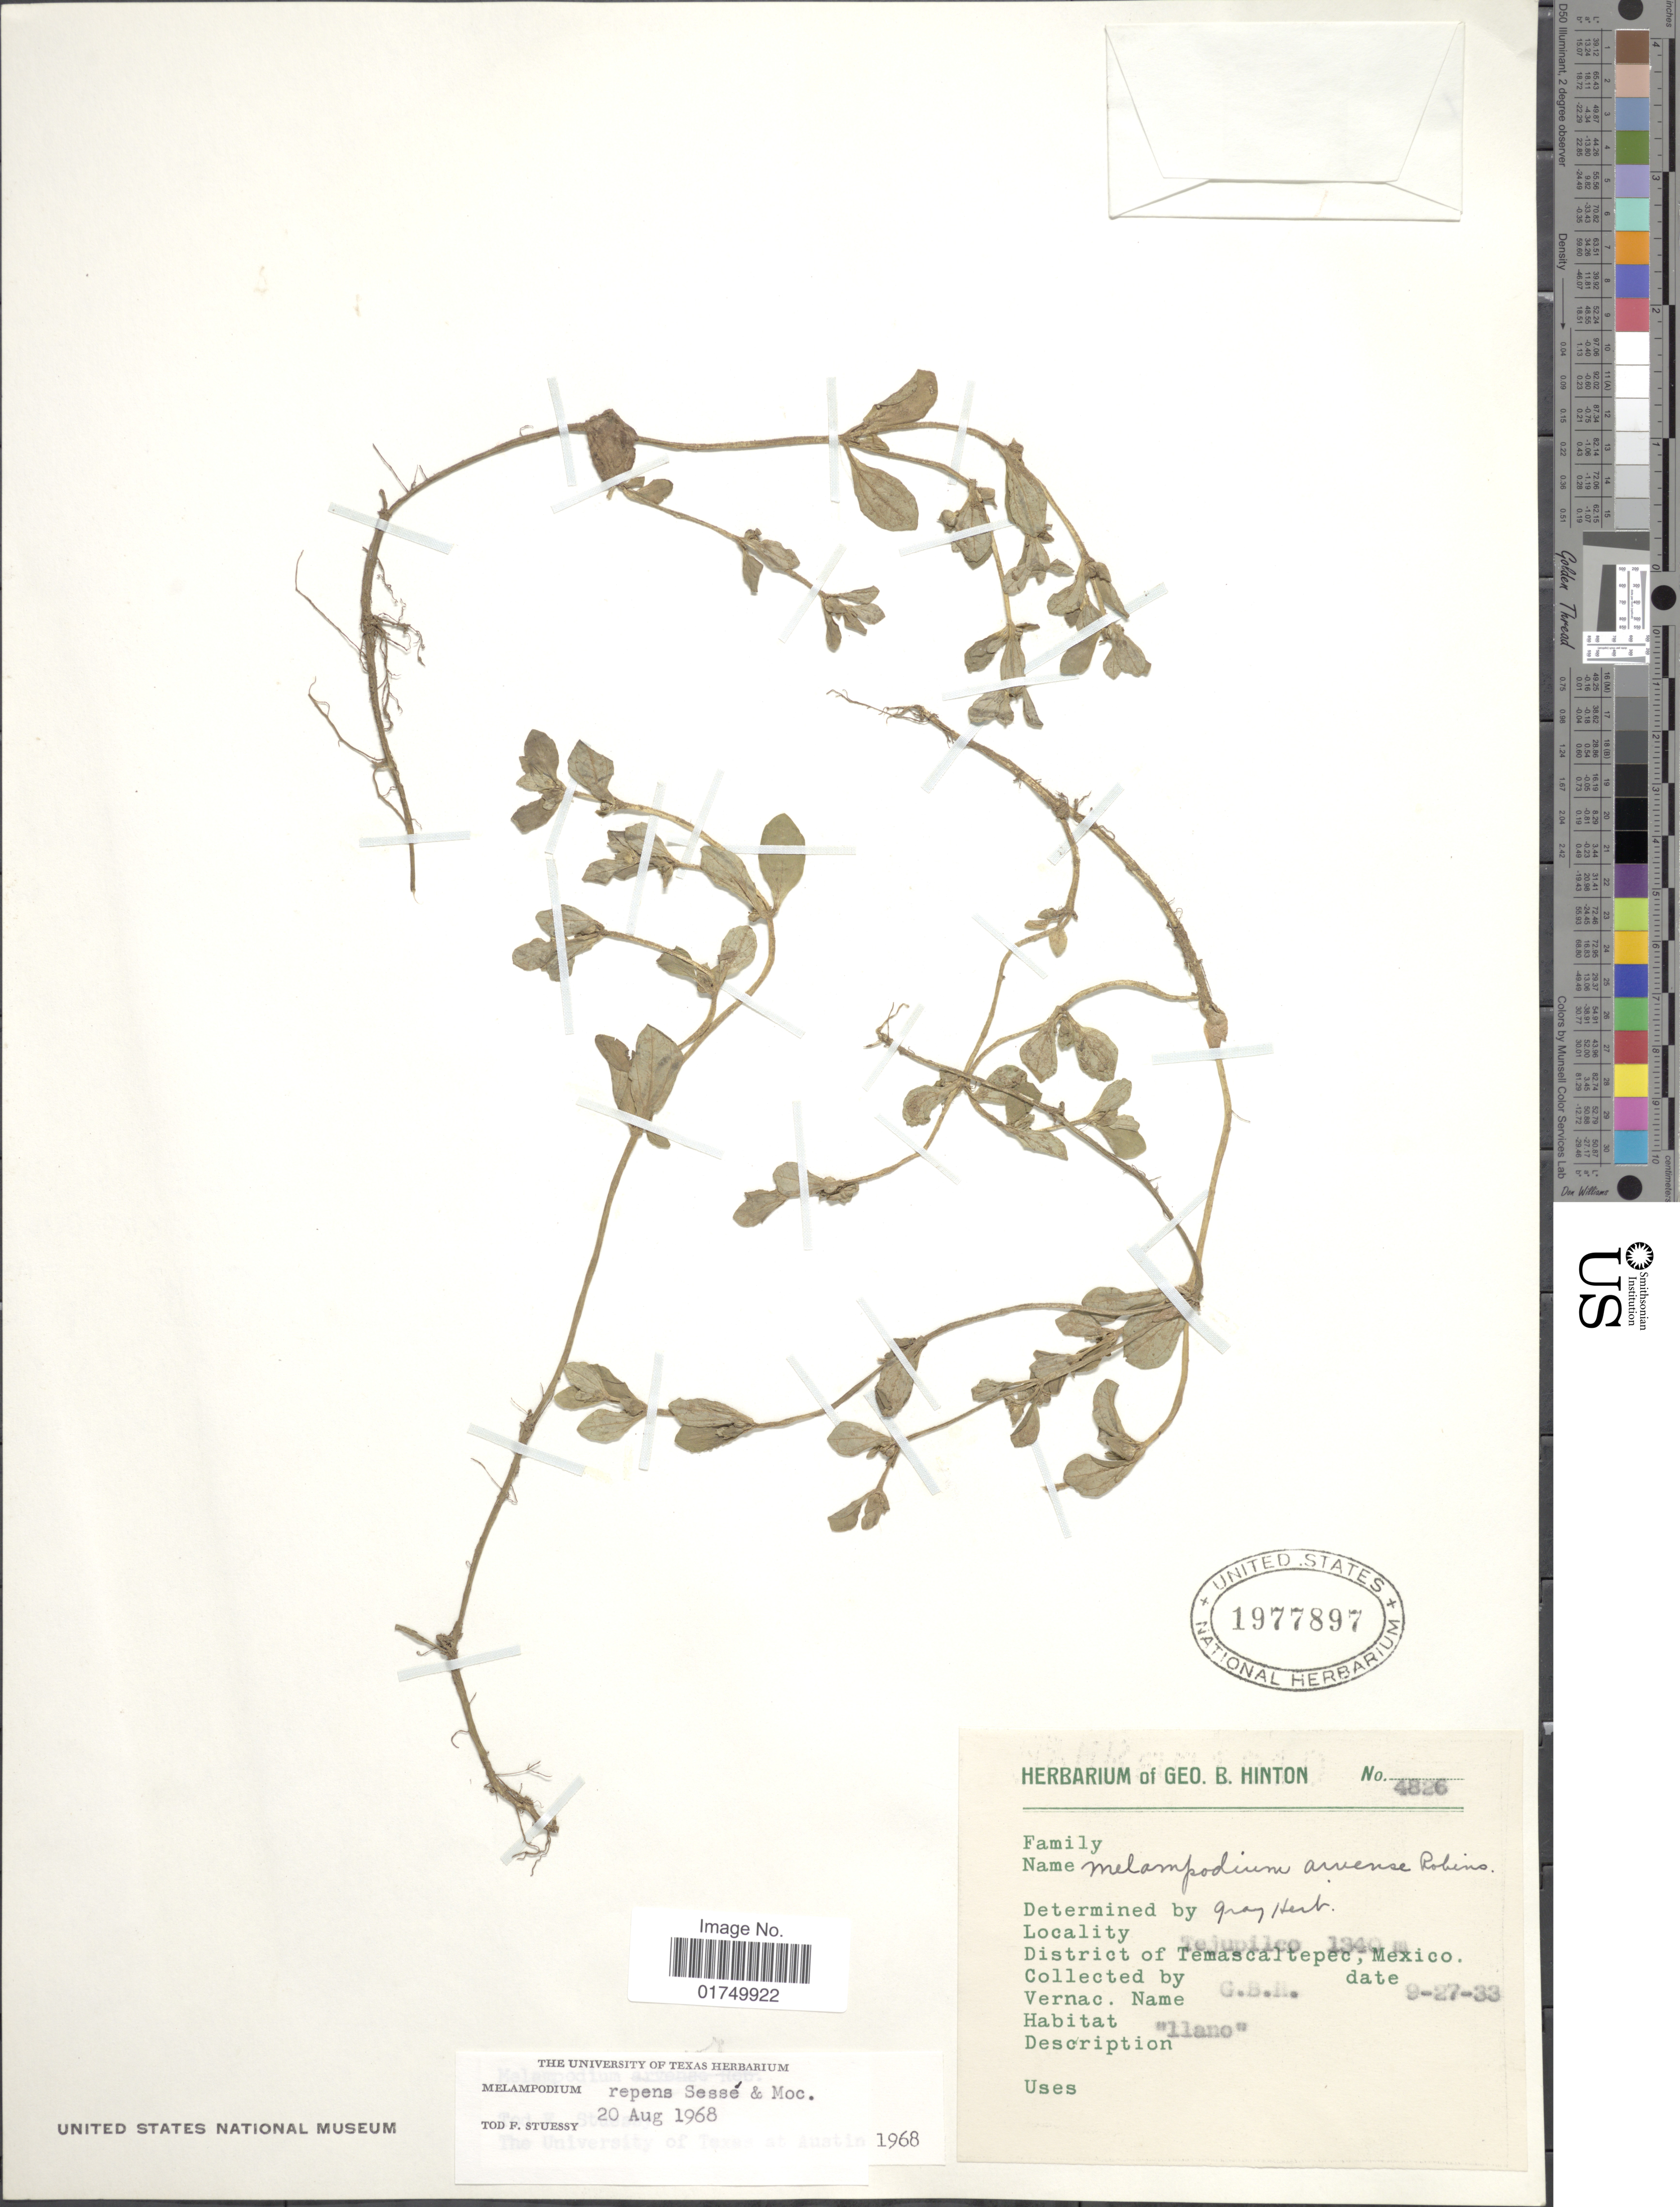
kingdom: Plantae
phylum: Tracheophyta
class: Magnoliopsida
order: Asterales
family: Asteraceae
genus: Melampodium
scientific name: Melampodium repens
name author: Sessé & Moc.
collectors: G. B. Hinton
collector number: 4826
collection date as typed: Transcribed d/m/y: 27/9/33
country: Mexico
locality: Tejupilco. District of Temascaltepec, Mexico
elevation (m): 1340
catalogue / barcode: US 1977897